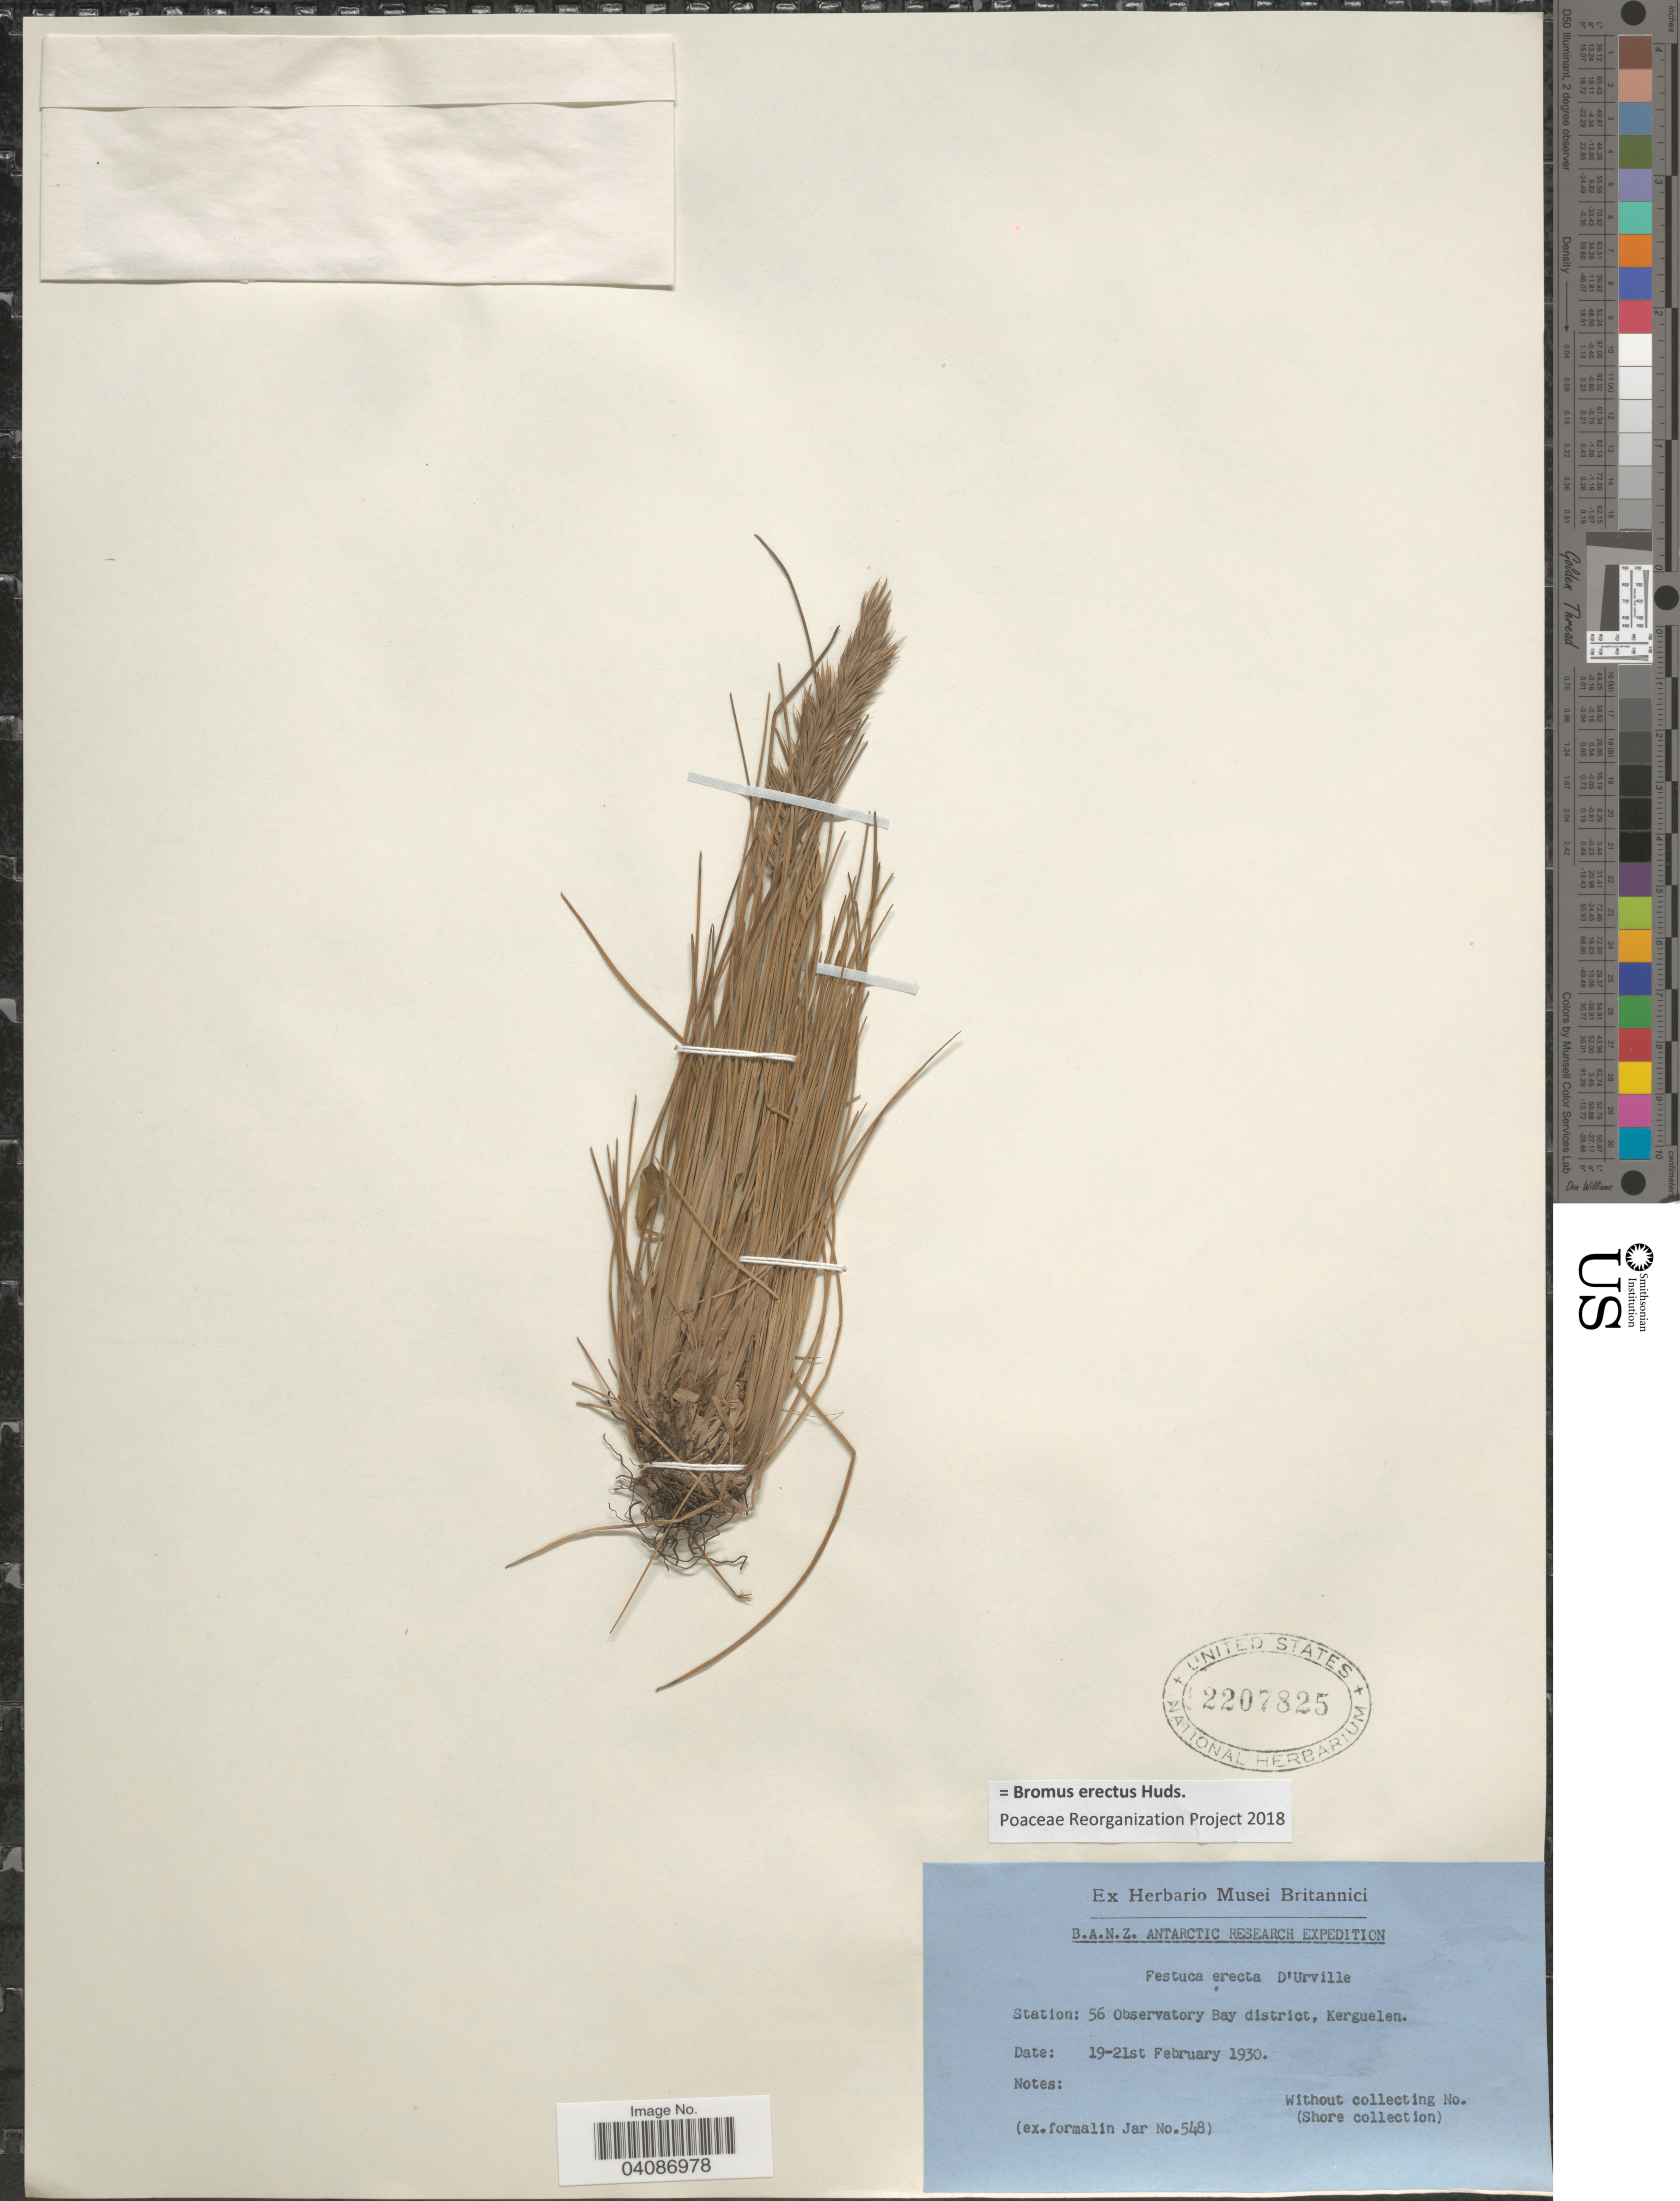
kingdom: Plantae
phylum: Tracheophyta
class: Liliopsida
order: Poales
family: Poaceae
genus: Bromus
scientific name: Bromus erectus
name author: Huds.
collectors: B. A. N. Z. Antarctic Research Expedition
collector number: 548?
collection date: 1930-02-19/1930-02-21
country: United States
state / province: New York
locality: Station: 56 Observatory Bay district, Kerguelen.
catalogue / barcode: US 2207825